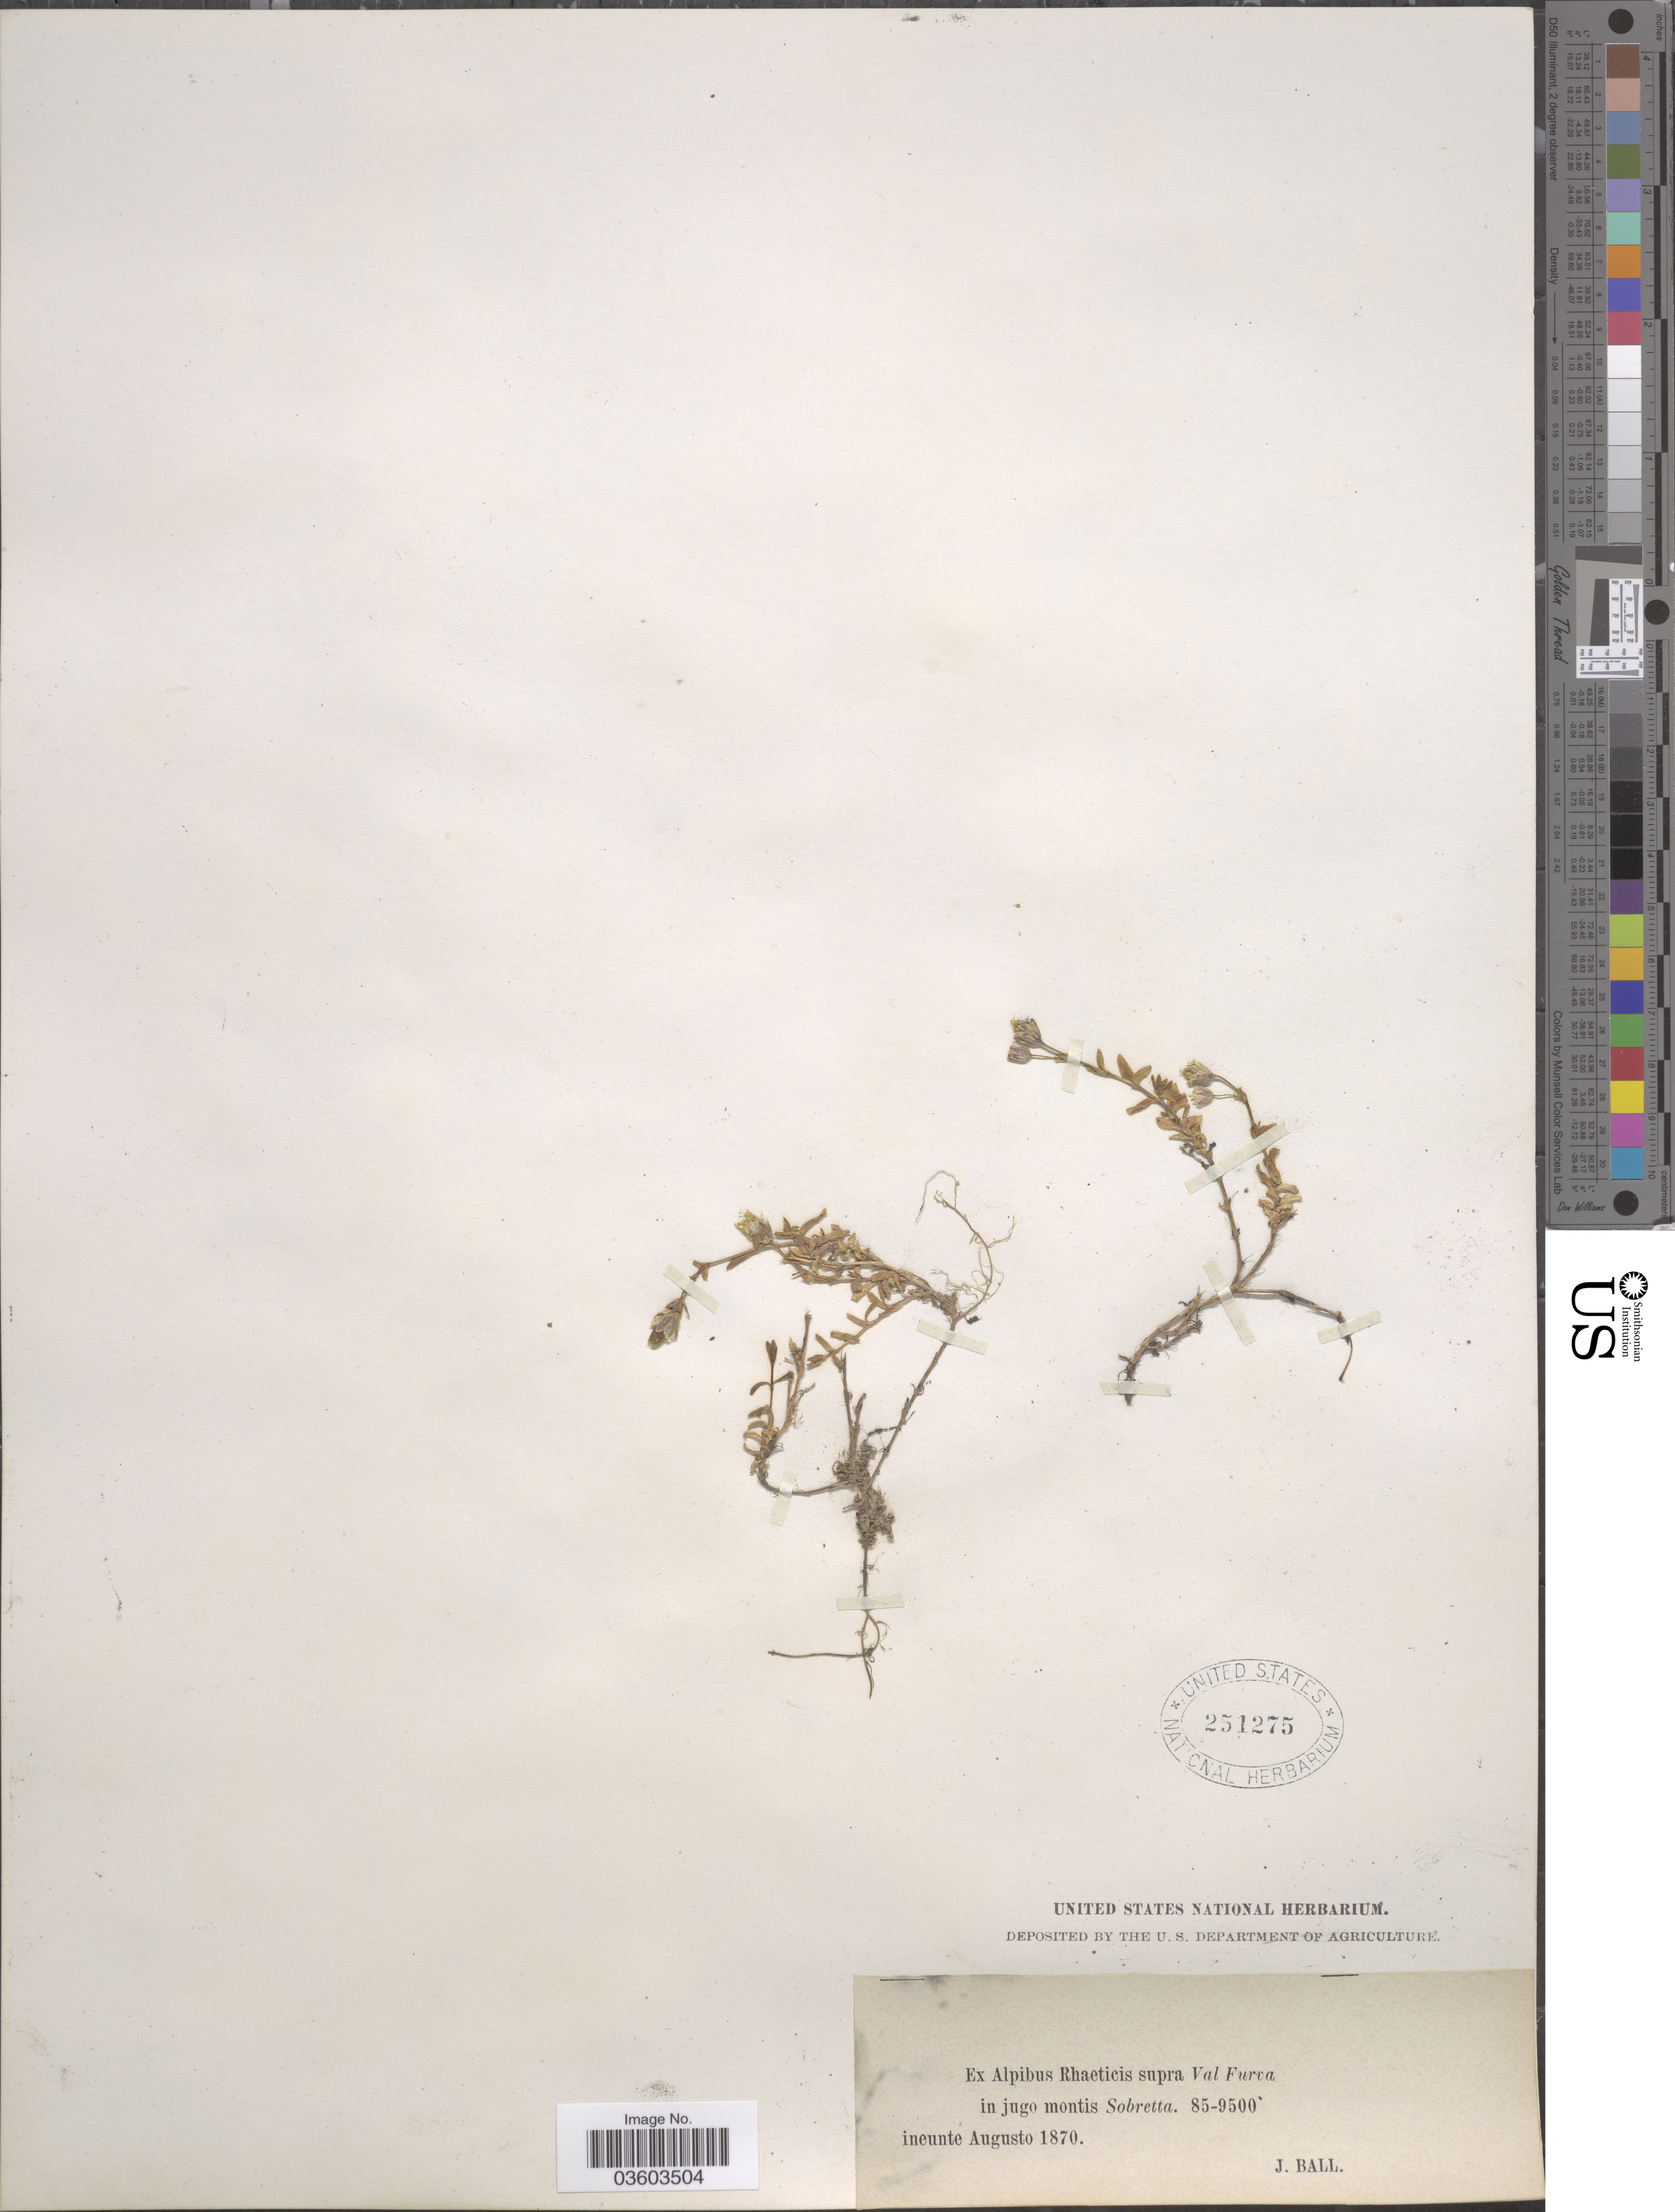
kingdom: Plantae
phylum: Tracheophyta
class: Magnoliopsida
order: Caryophyllales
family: Caryophyllaceae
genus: Cerastium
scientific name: Cerastium sp.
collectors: J. Ball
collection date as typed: Ineunte Augusto 1870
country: Italy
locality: Ex Alpibus Rhaeticis supra Val Furva in jugo montis Sobretta.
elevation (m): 2591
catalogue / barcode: US 251275